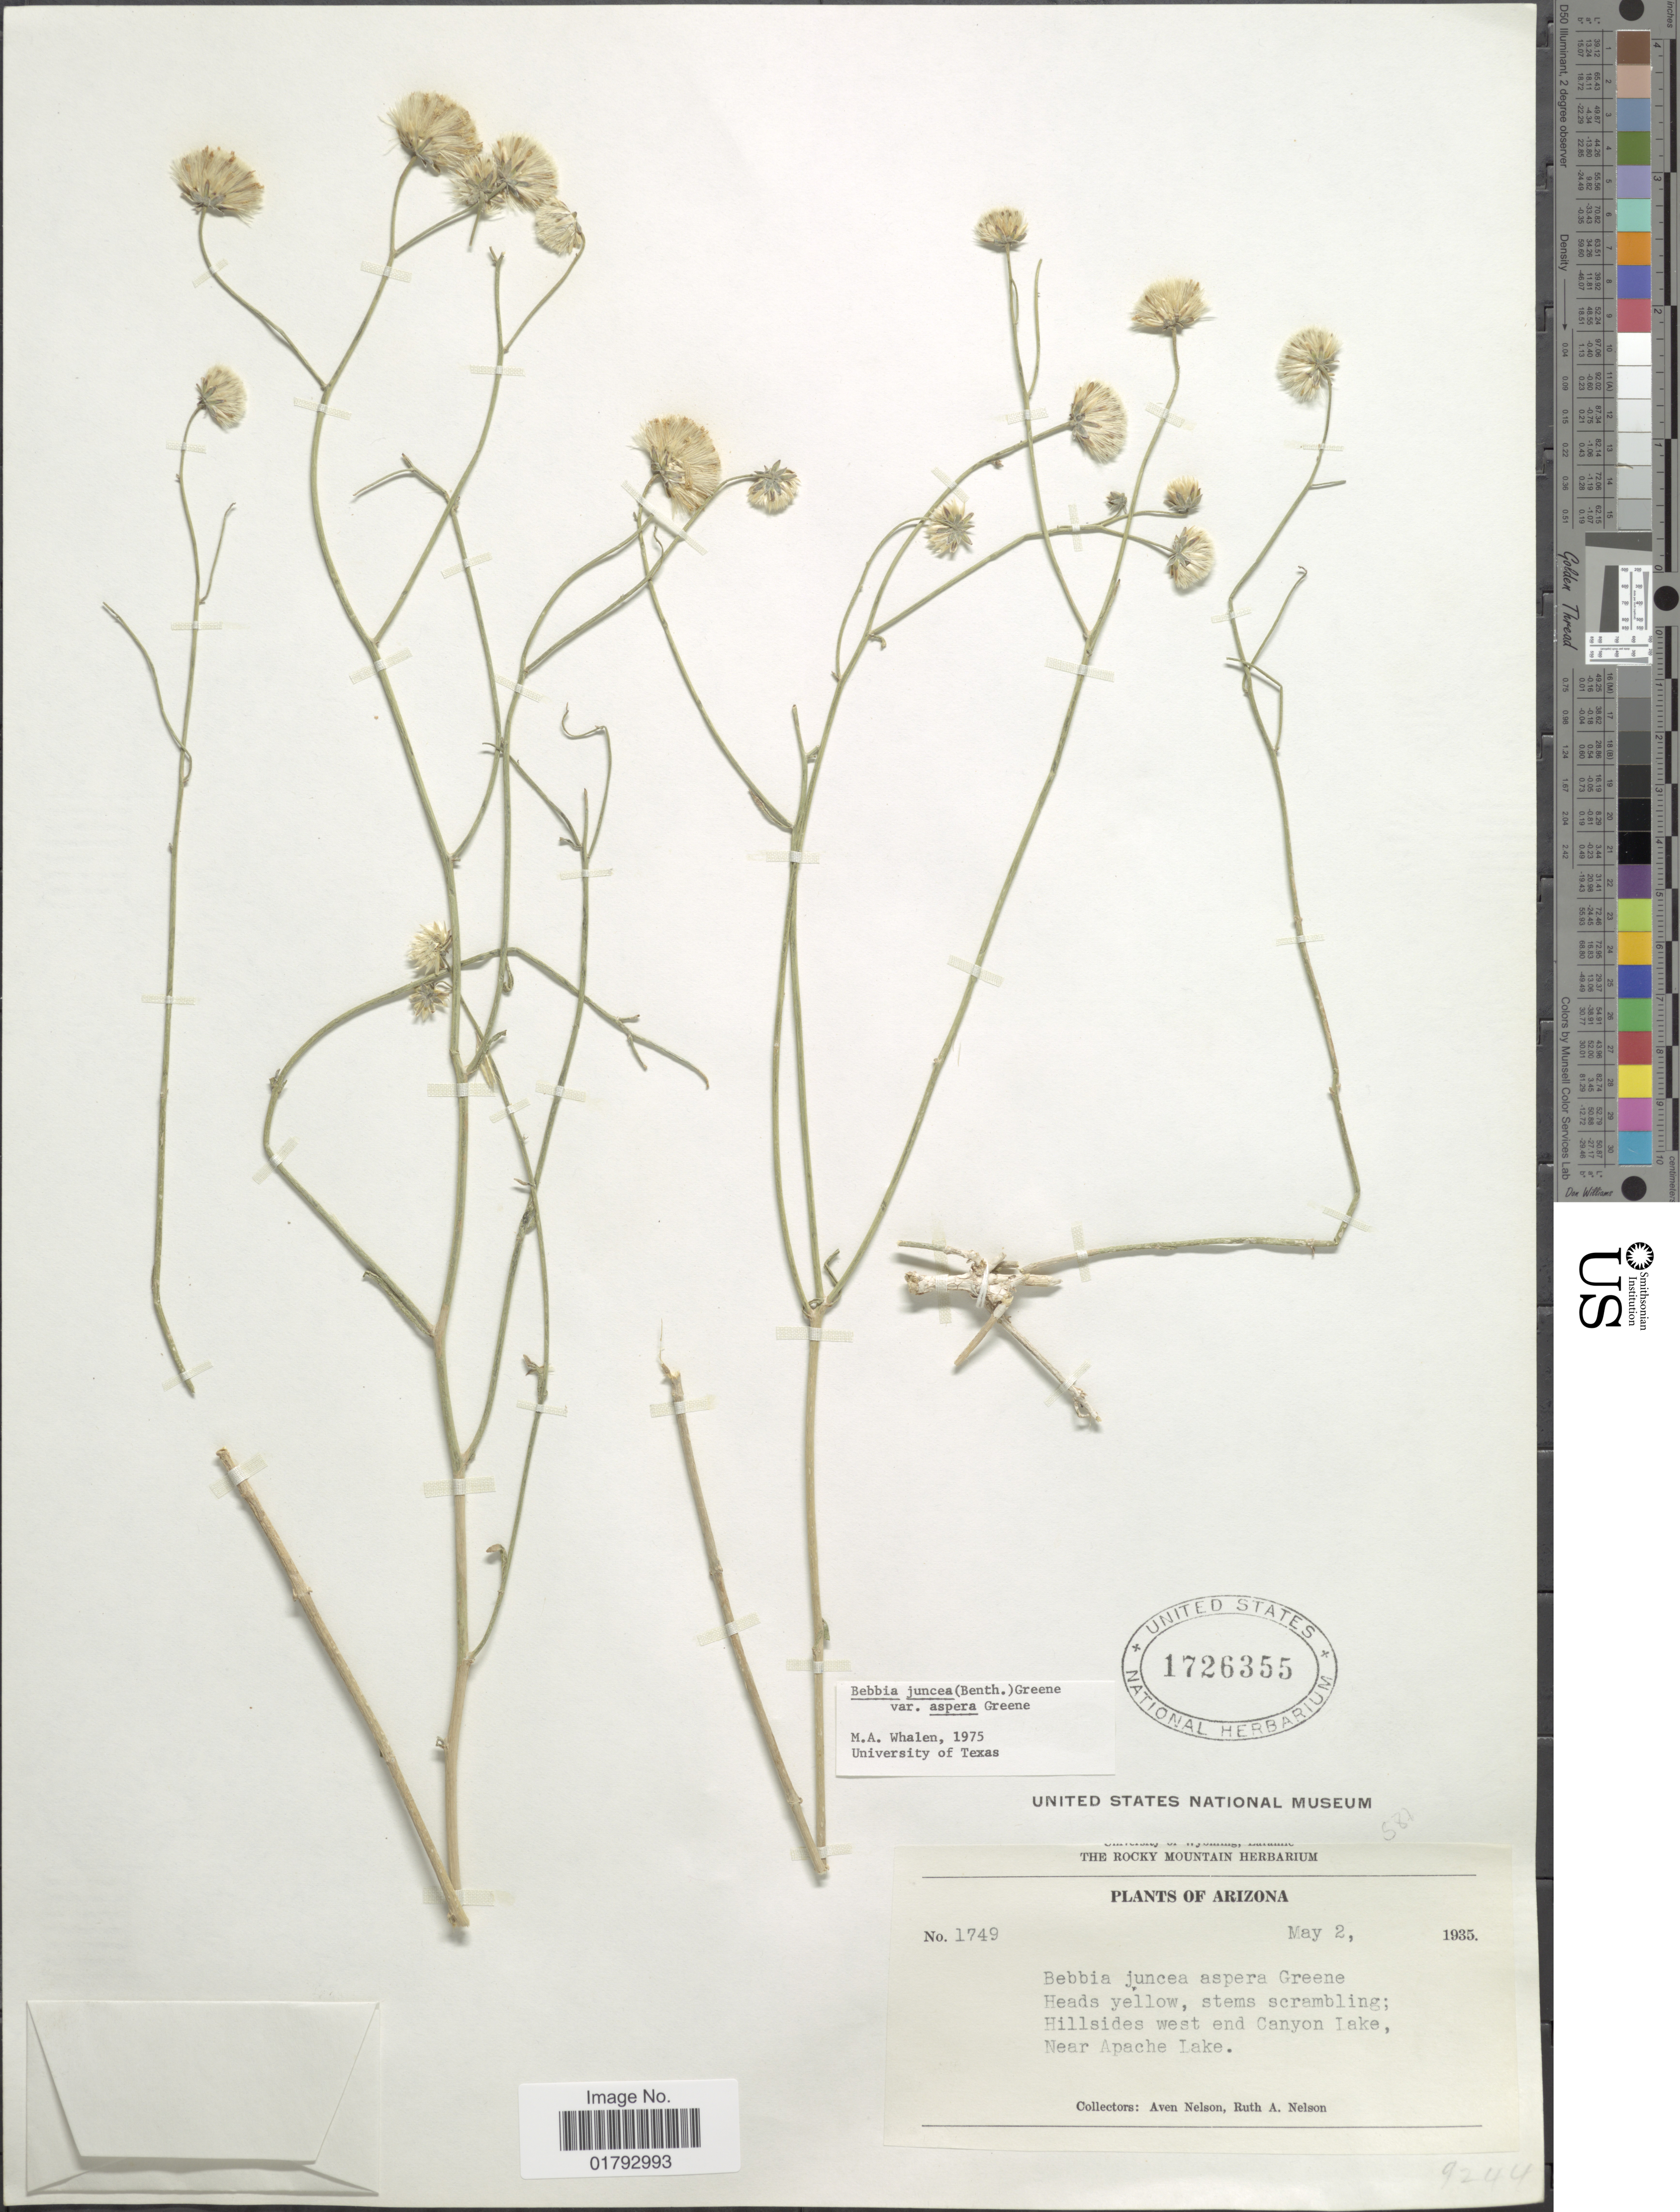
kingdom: Plantae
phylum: Tracheophyta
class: Magnoliopsida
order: Asterales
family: Asteraceae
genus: Bebbia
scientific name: Bebbia juncea var. aspera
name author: Greene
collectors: A. Nelson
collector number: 1749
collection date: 1935-05-02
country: United States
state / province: Arizona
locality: Arizona, Hillsides west end Canyon Lake, Near Apache Lake.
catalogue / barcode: US 1726355